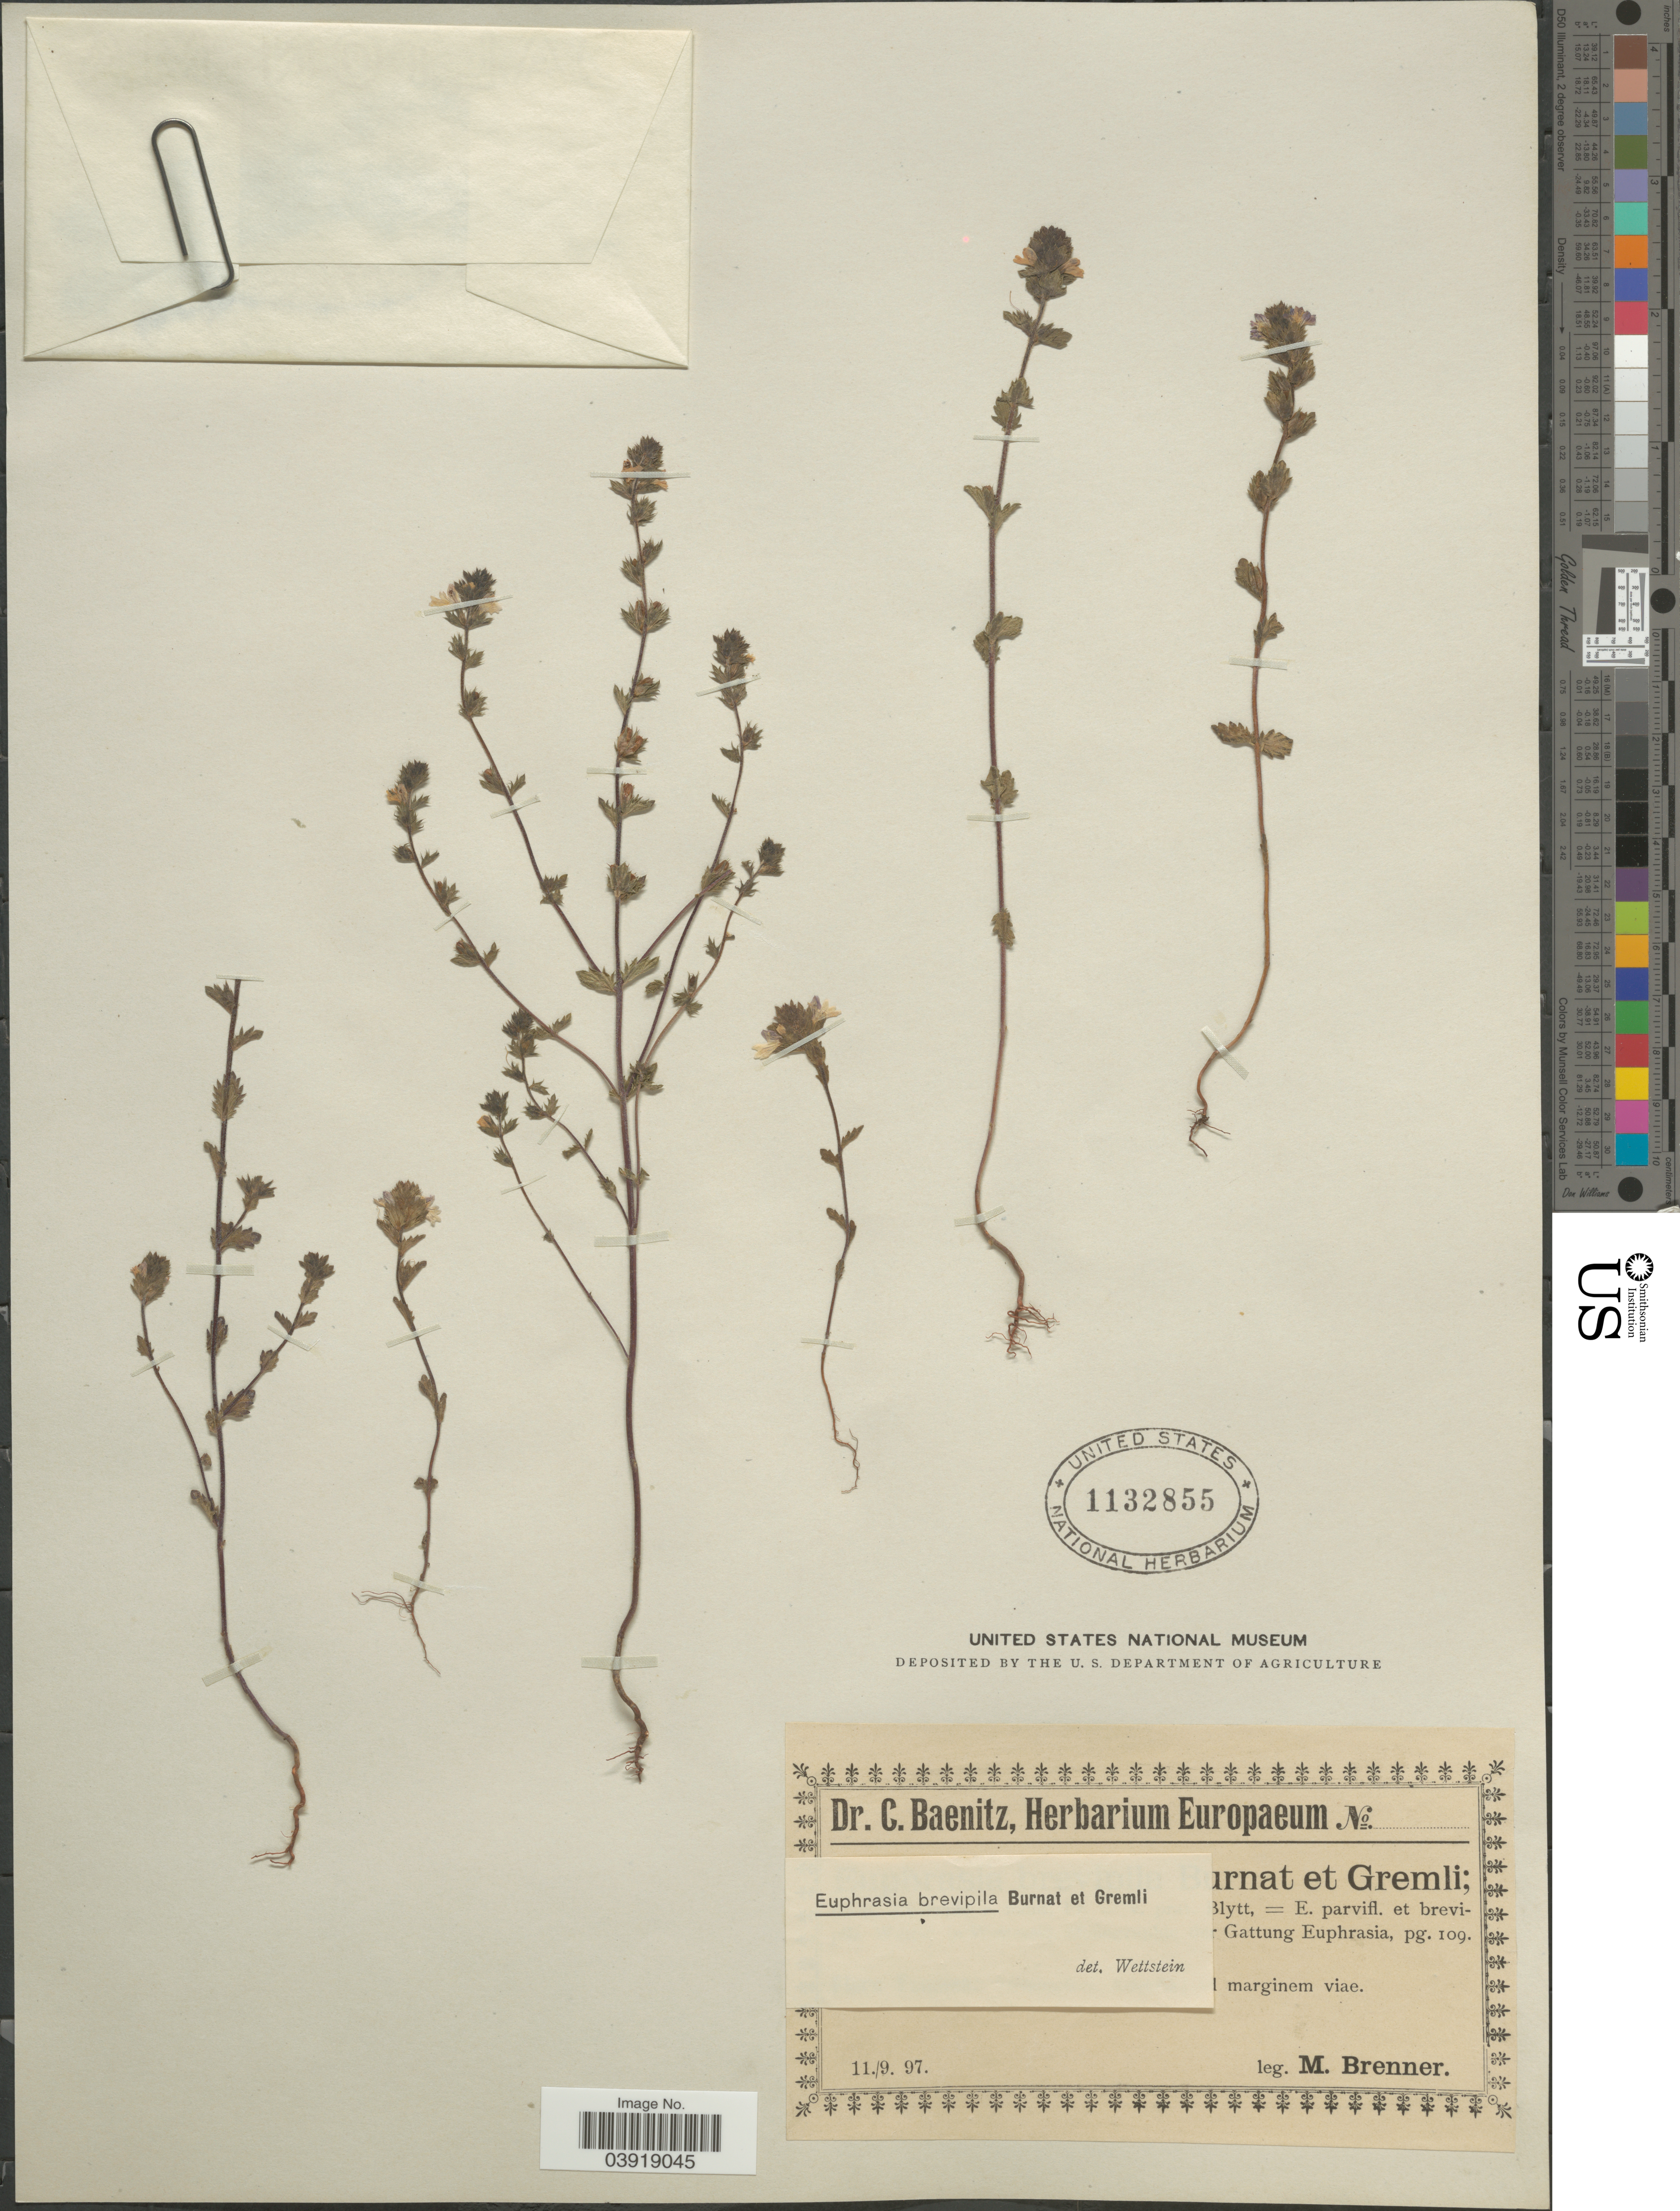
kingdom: Plantae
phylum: Tracheophyta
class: Magnoliopsida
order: Lamiales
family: Orobanchaceae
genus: Euphrasia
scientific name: Euphrasia brevipila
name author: Burn. & Gremli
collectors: M. Brenner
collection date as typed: Transcribed d/m/y: 11/9/97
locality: [illegible text] marginem viae.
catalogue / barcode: US 1132855